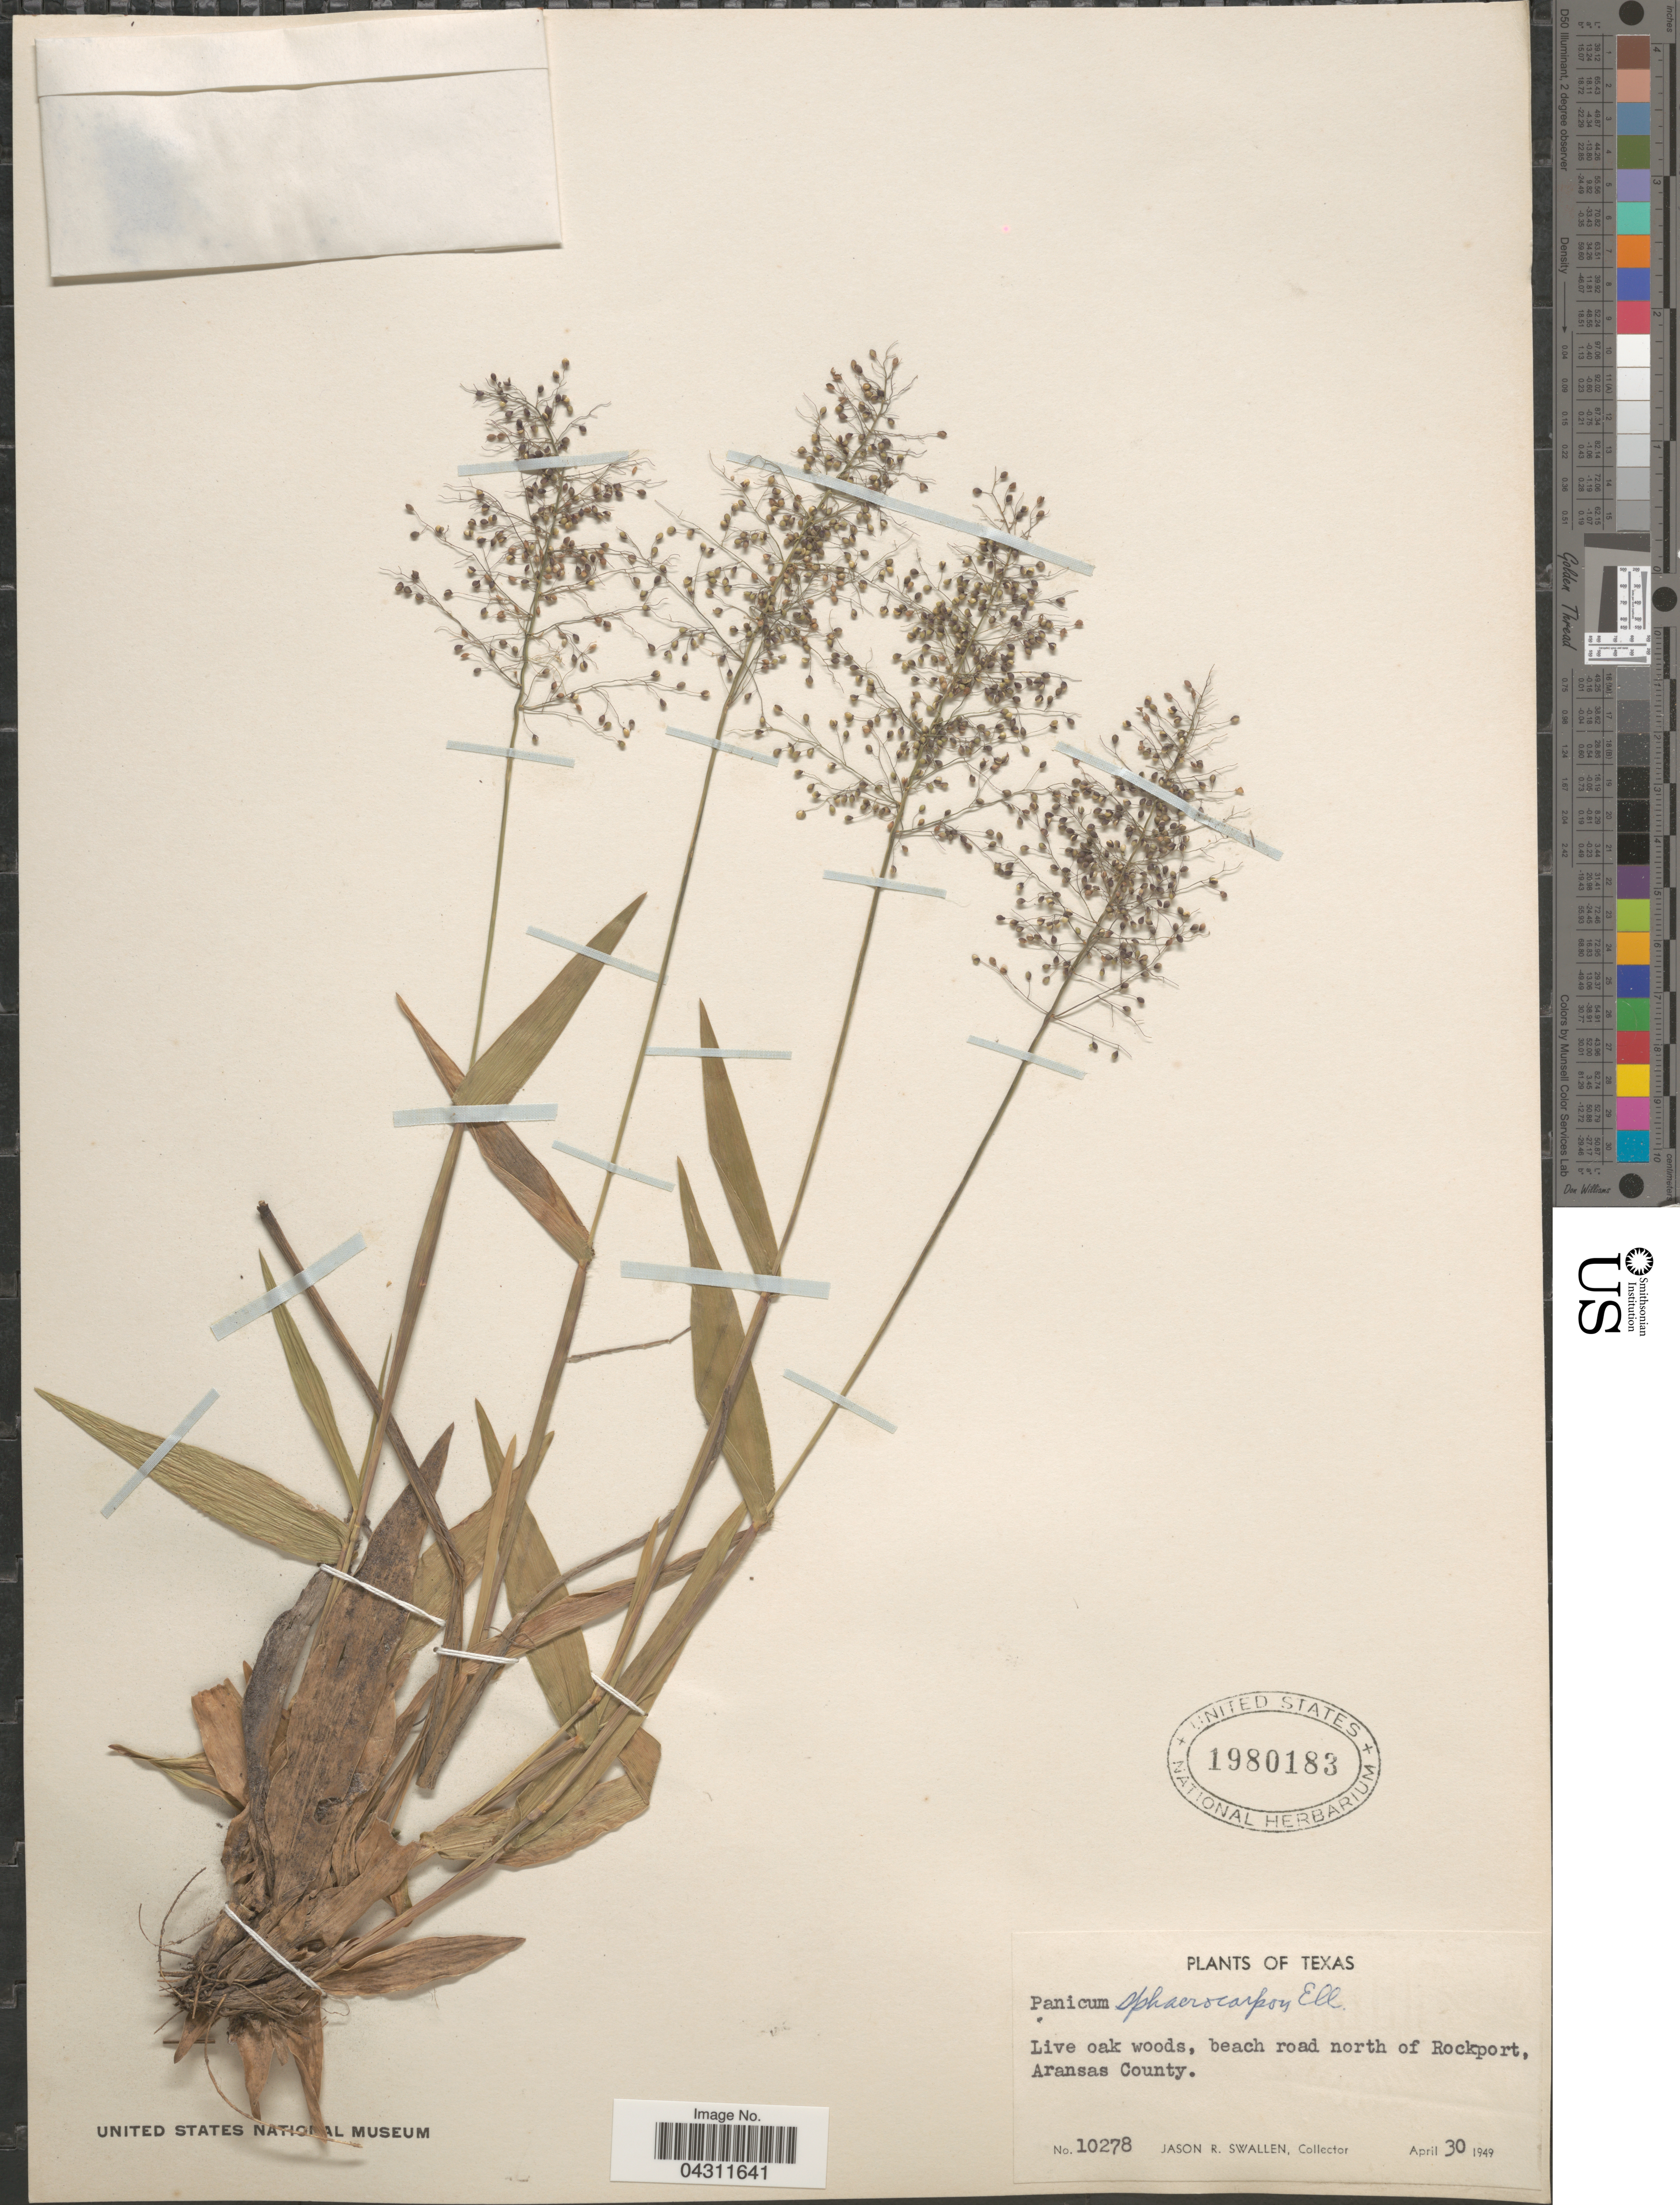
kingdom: Plantae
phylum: Tracheophyta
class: Liliopsida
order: Poales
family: Poaceae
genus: Dichanthelium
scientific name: Dichanthelium strigosum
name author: (Muhl. ex Elliott) Freckmann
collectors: J. R. Swallen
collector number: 10278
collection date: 1949-04-30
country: United States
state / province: Texas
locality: Live oak woods, beach road north of Rockport, Aransas County.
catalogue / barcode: US 1980183